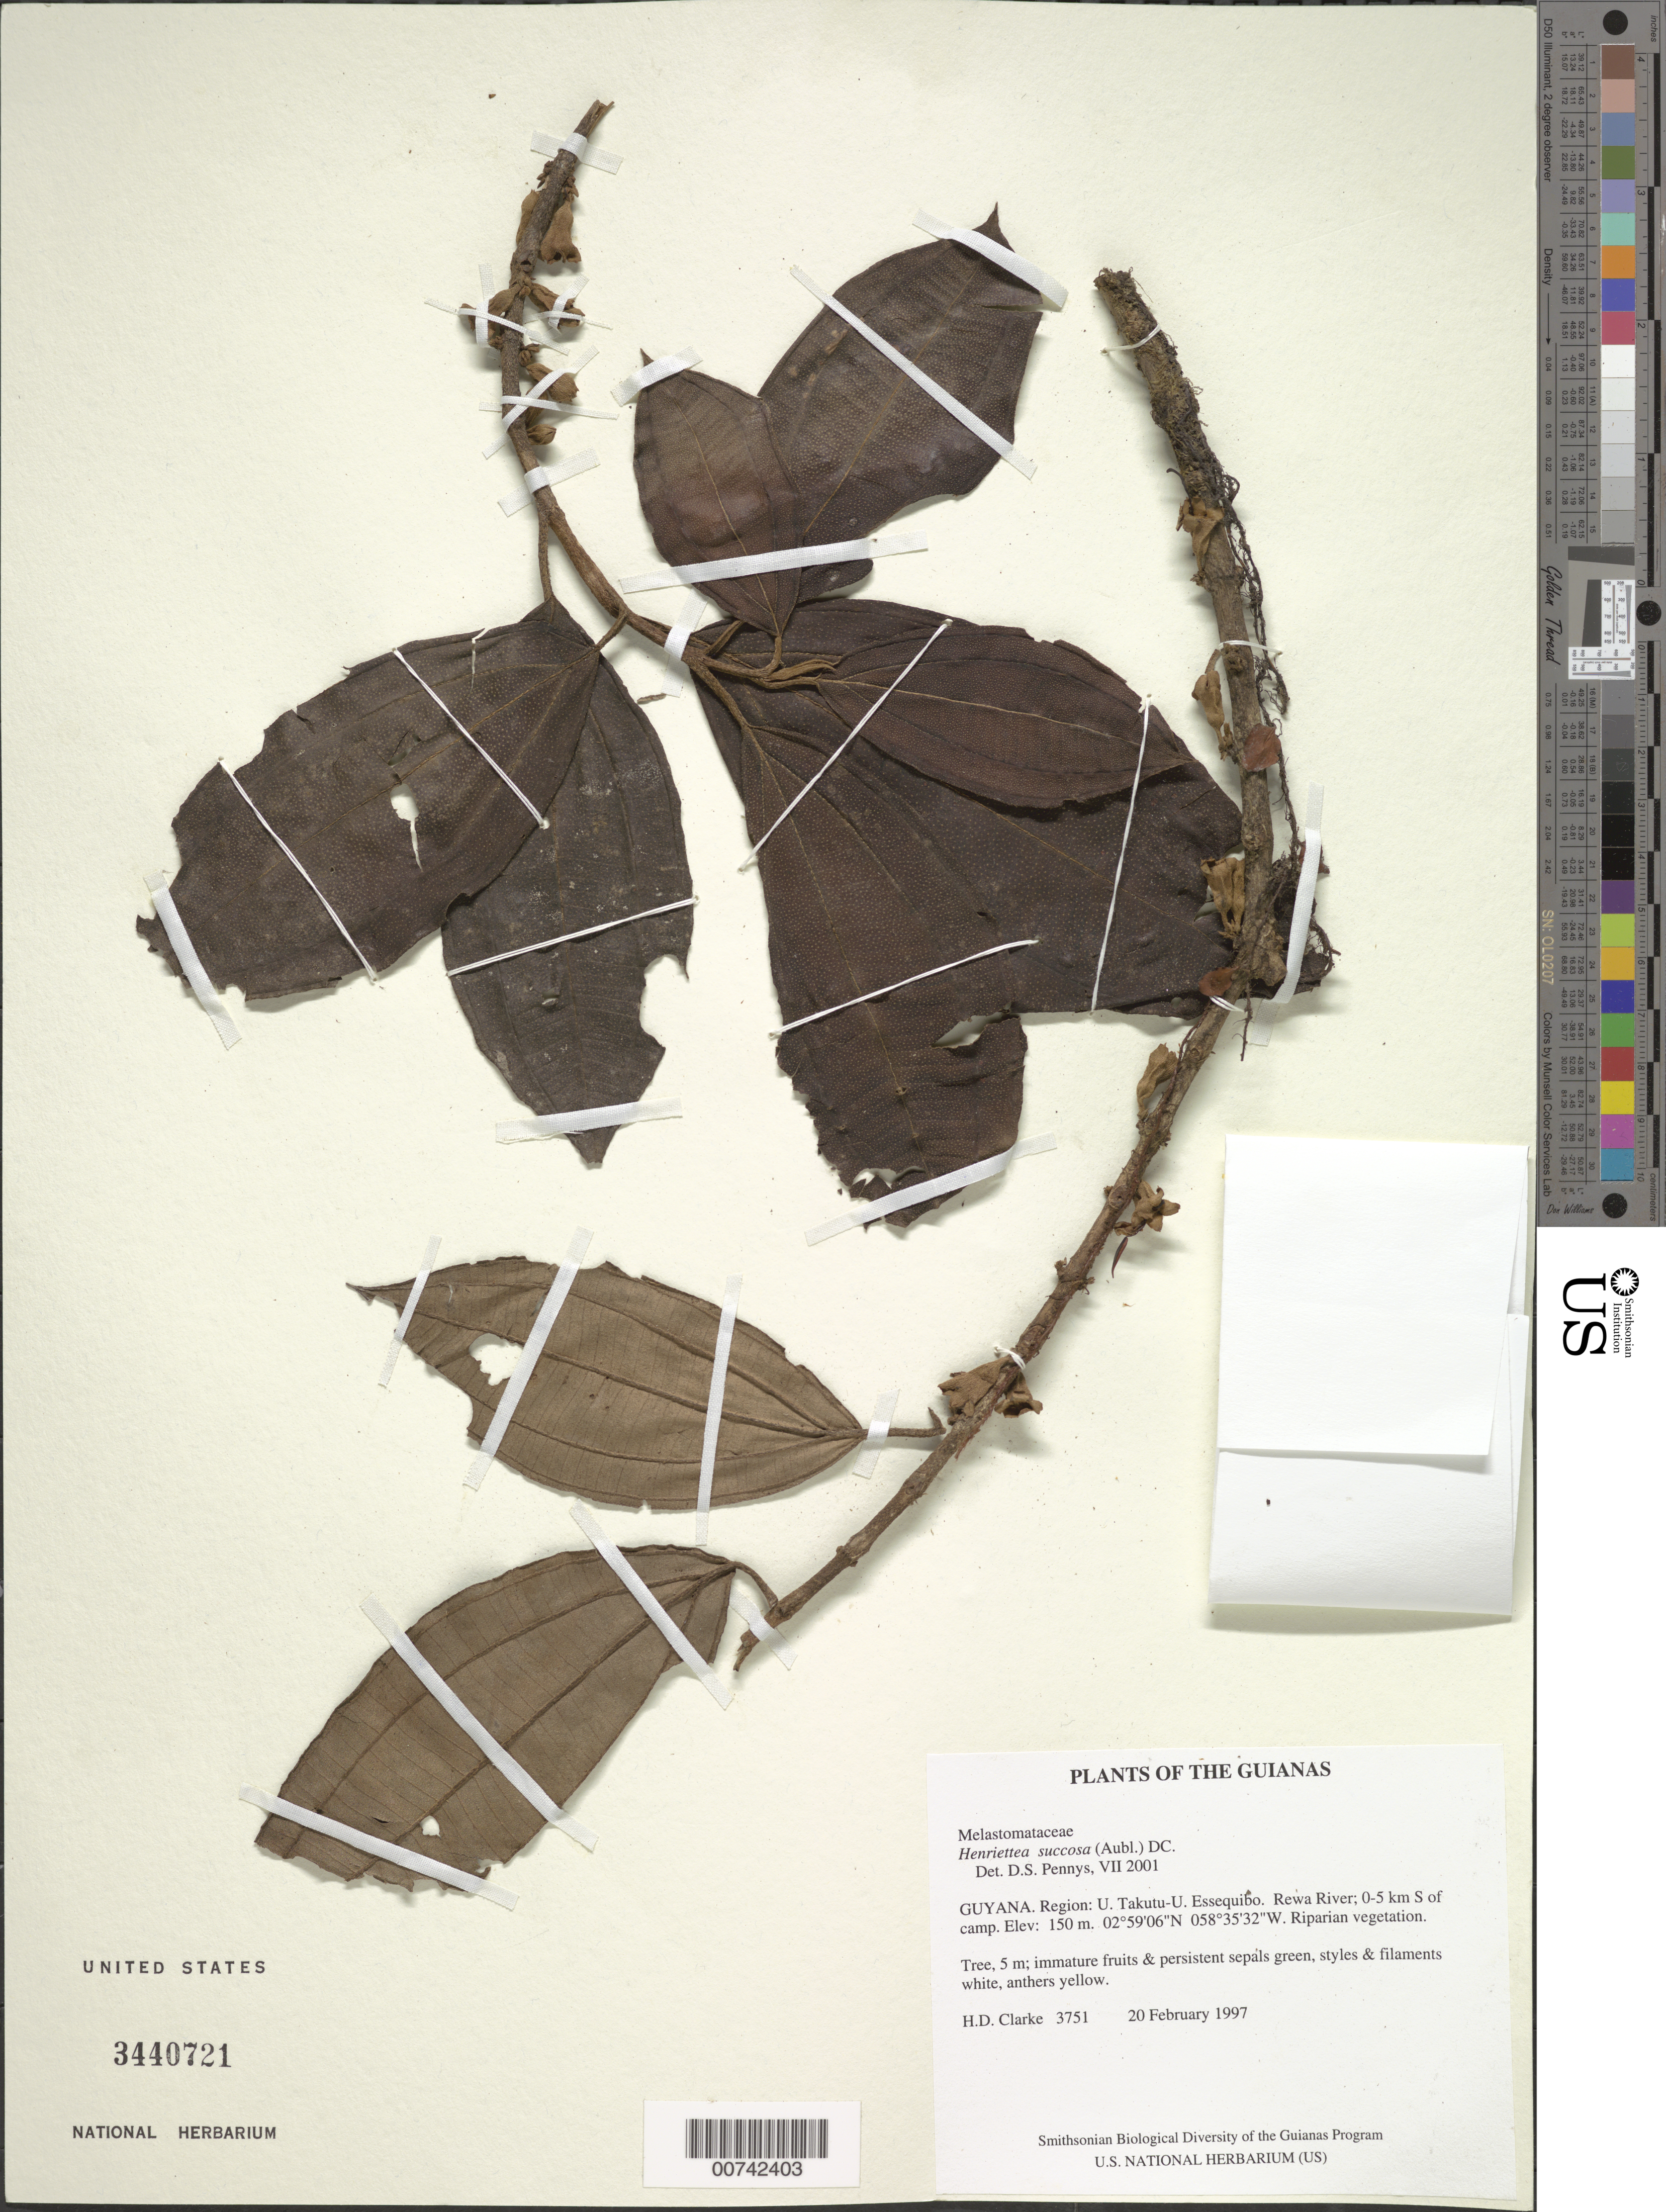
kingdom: Plantae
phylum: Tracheophyta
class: Magnoliopsida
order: Myrtales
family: Melastomataceae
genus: Henriettea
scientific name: Henriettea succosa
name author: (Aubl.) DC.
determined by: Penneys, D. S.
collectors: H. D. Clarke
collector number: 3751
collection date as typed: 20 February 1997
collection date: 1997-02-20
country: Guyana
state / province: U. Takutu-U. Essequibo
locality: Rewa River; 0-5 km S of camp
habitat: Riparian vegetation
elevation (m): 150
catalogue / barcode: US 3440721